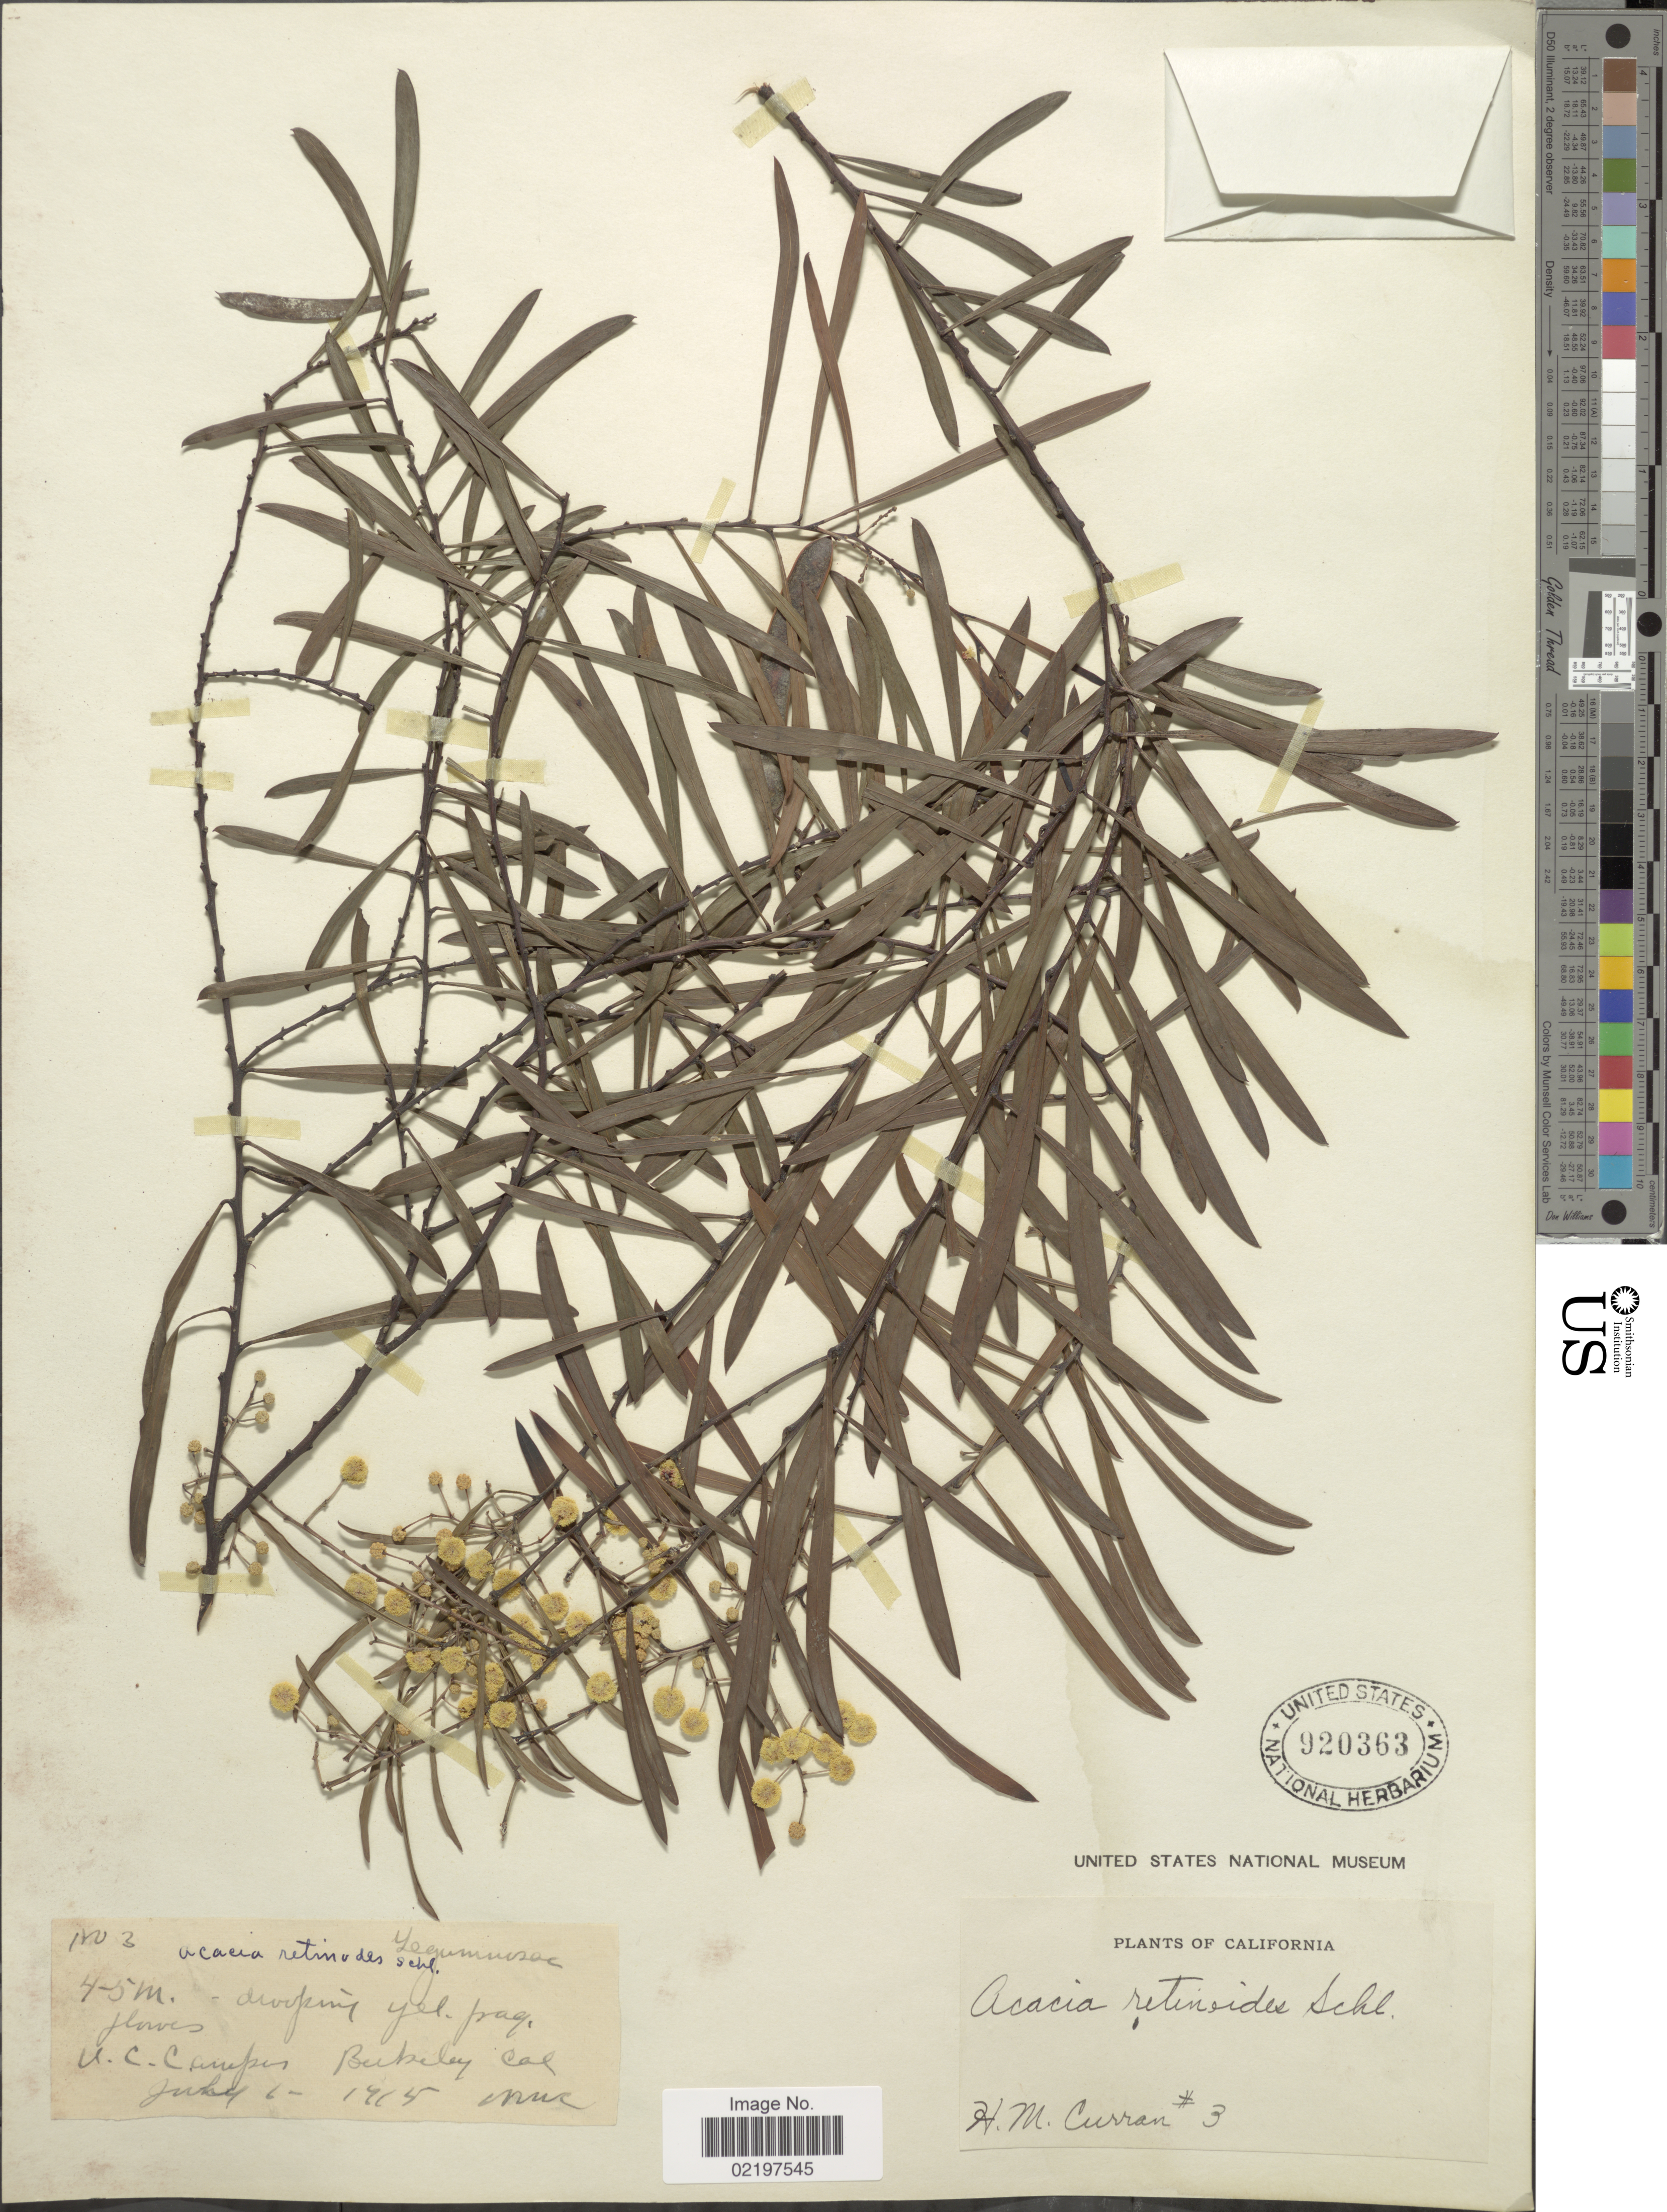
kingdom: Plantae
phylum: Tracheophyta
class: Magnoliopsida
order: Fabales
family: Fabaceae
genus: Acacia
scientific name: Acacia retinodes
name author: Schltdl.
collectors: H. M. Curran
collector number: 3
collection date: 1914-07-06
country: United States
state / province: California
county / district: Alameda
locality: V.C. Campus, Berkeley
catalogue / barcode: US 920363